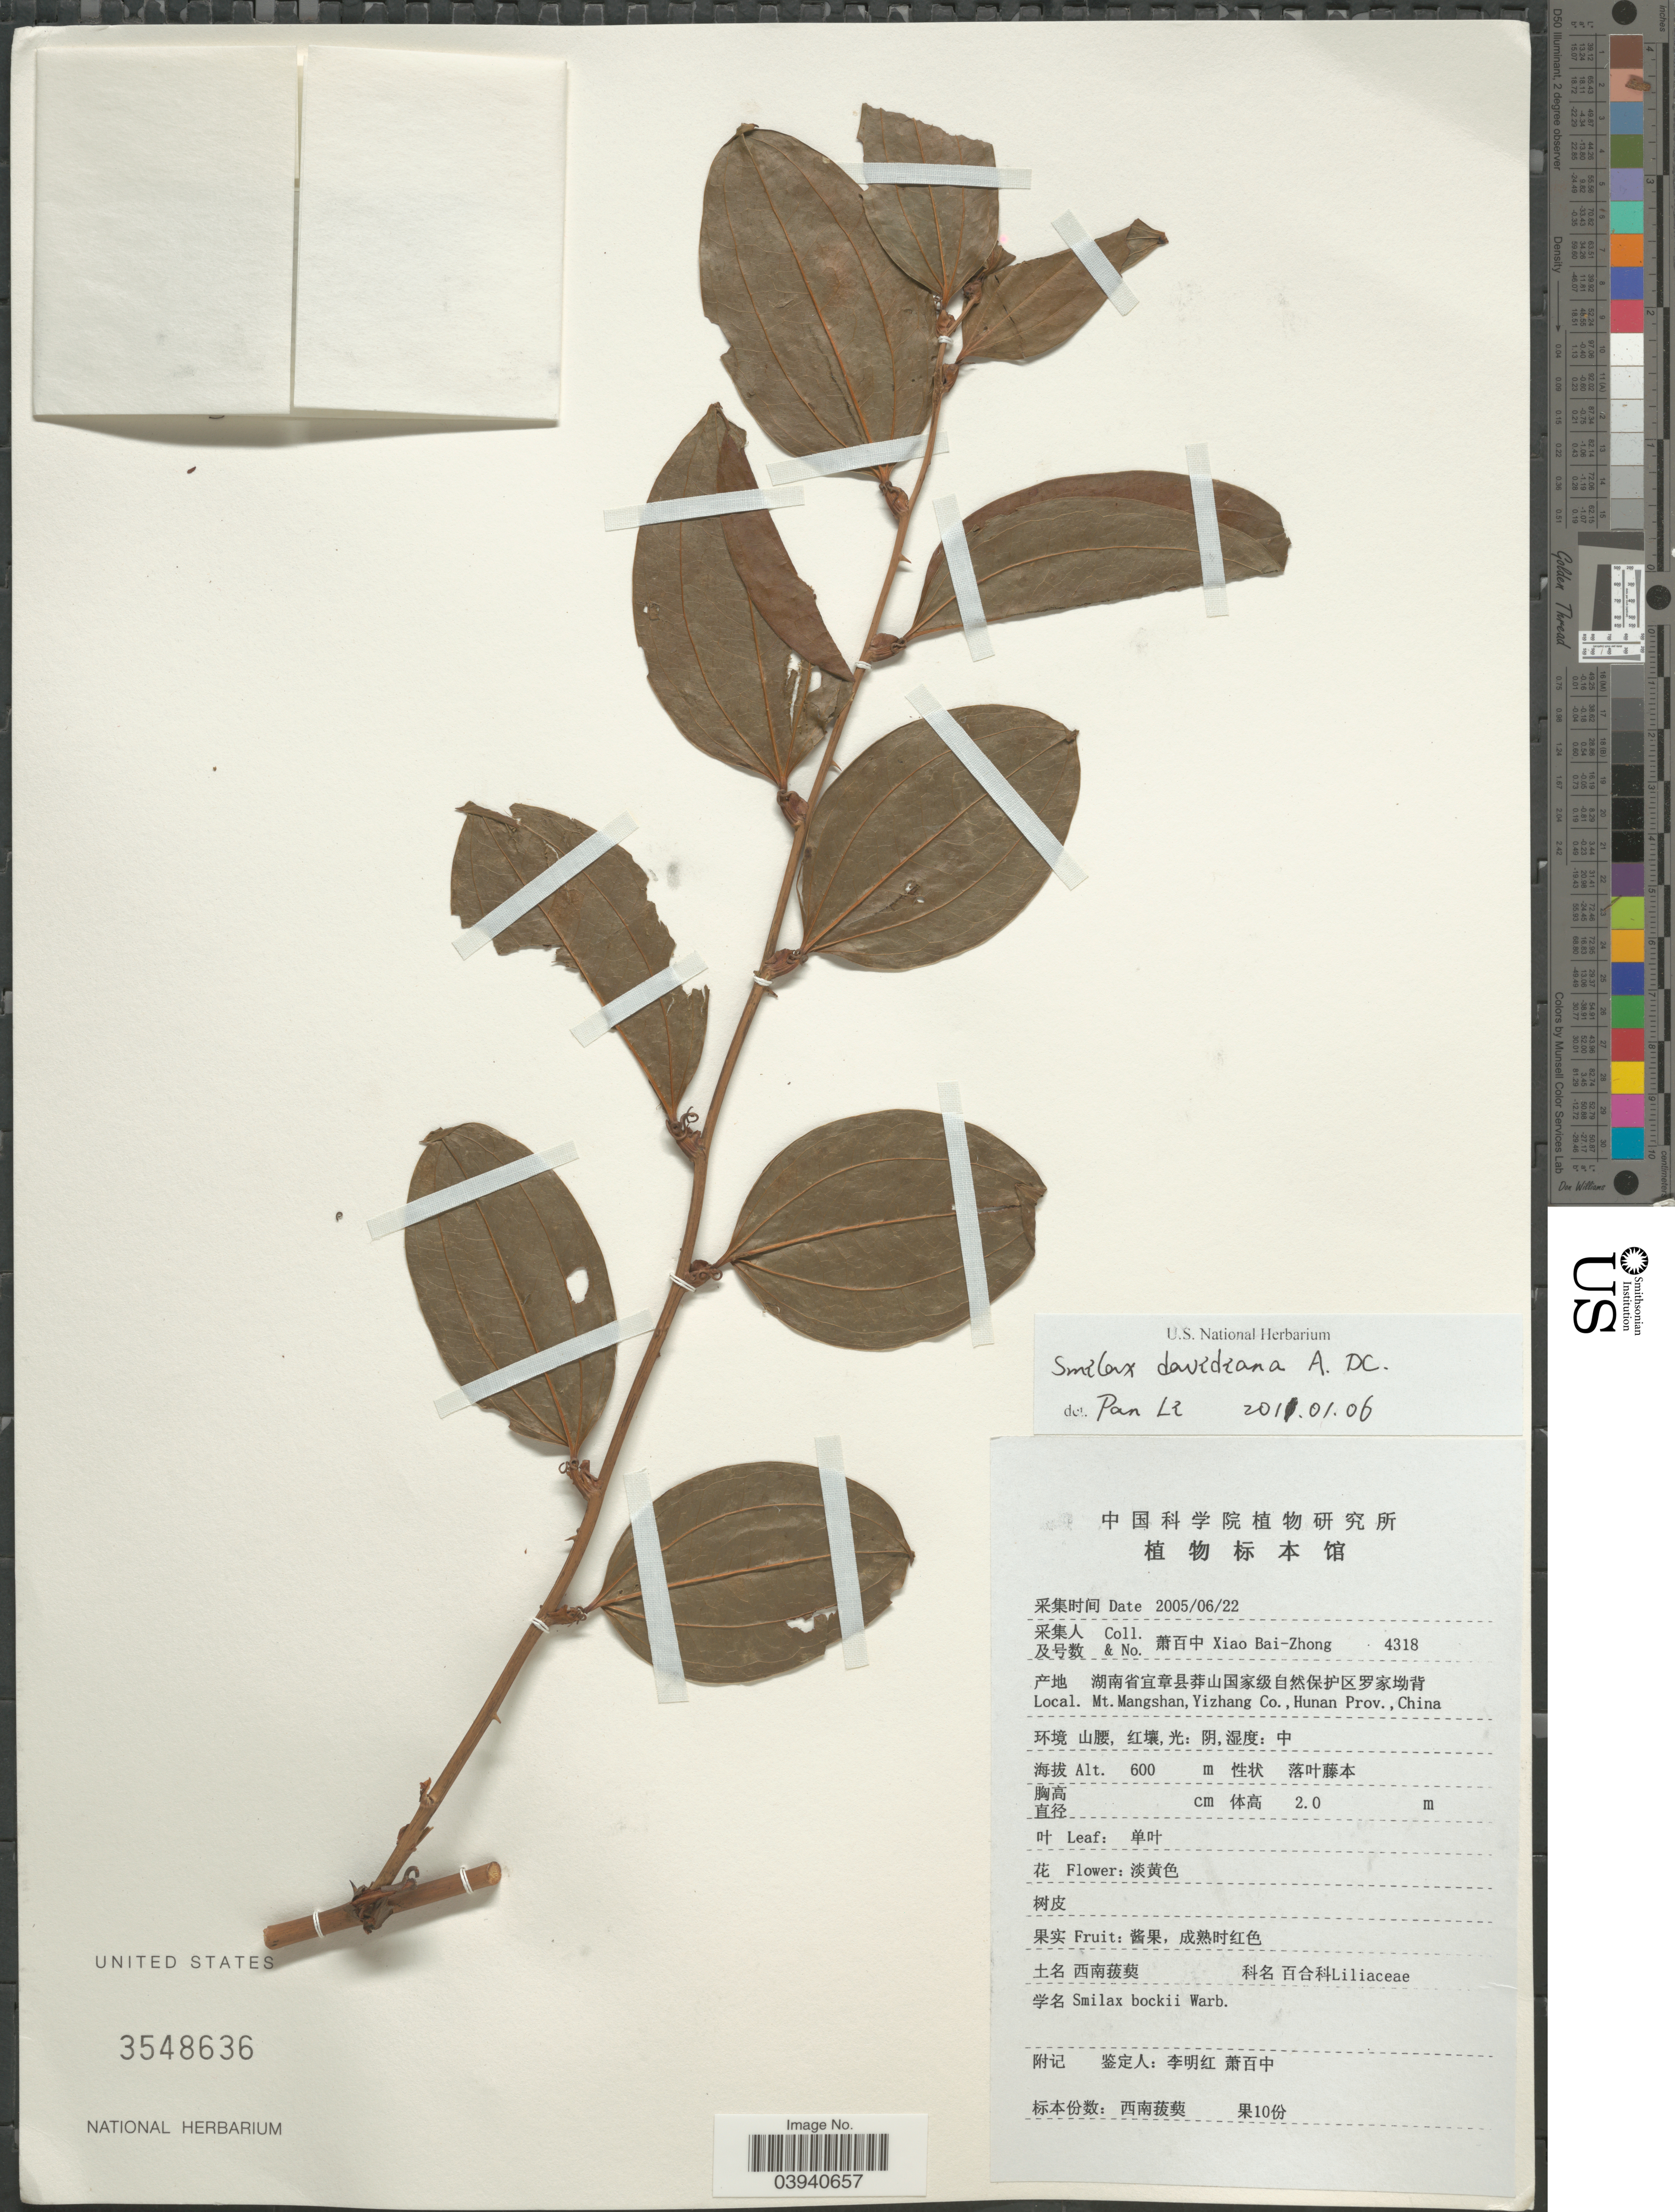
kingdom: Plantae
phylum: Tracheophyta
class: Liliopsida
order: Liliales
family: Smilacaceae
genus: Smilax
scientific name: Smilax davidiana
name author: A. DC.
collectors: B. Z. Xiao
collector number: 4318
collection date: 2005-06-22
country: China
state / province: Hunan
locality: Mt. Mangshan, Yizhang Co.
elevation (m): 600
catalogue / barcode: US 3548636